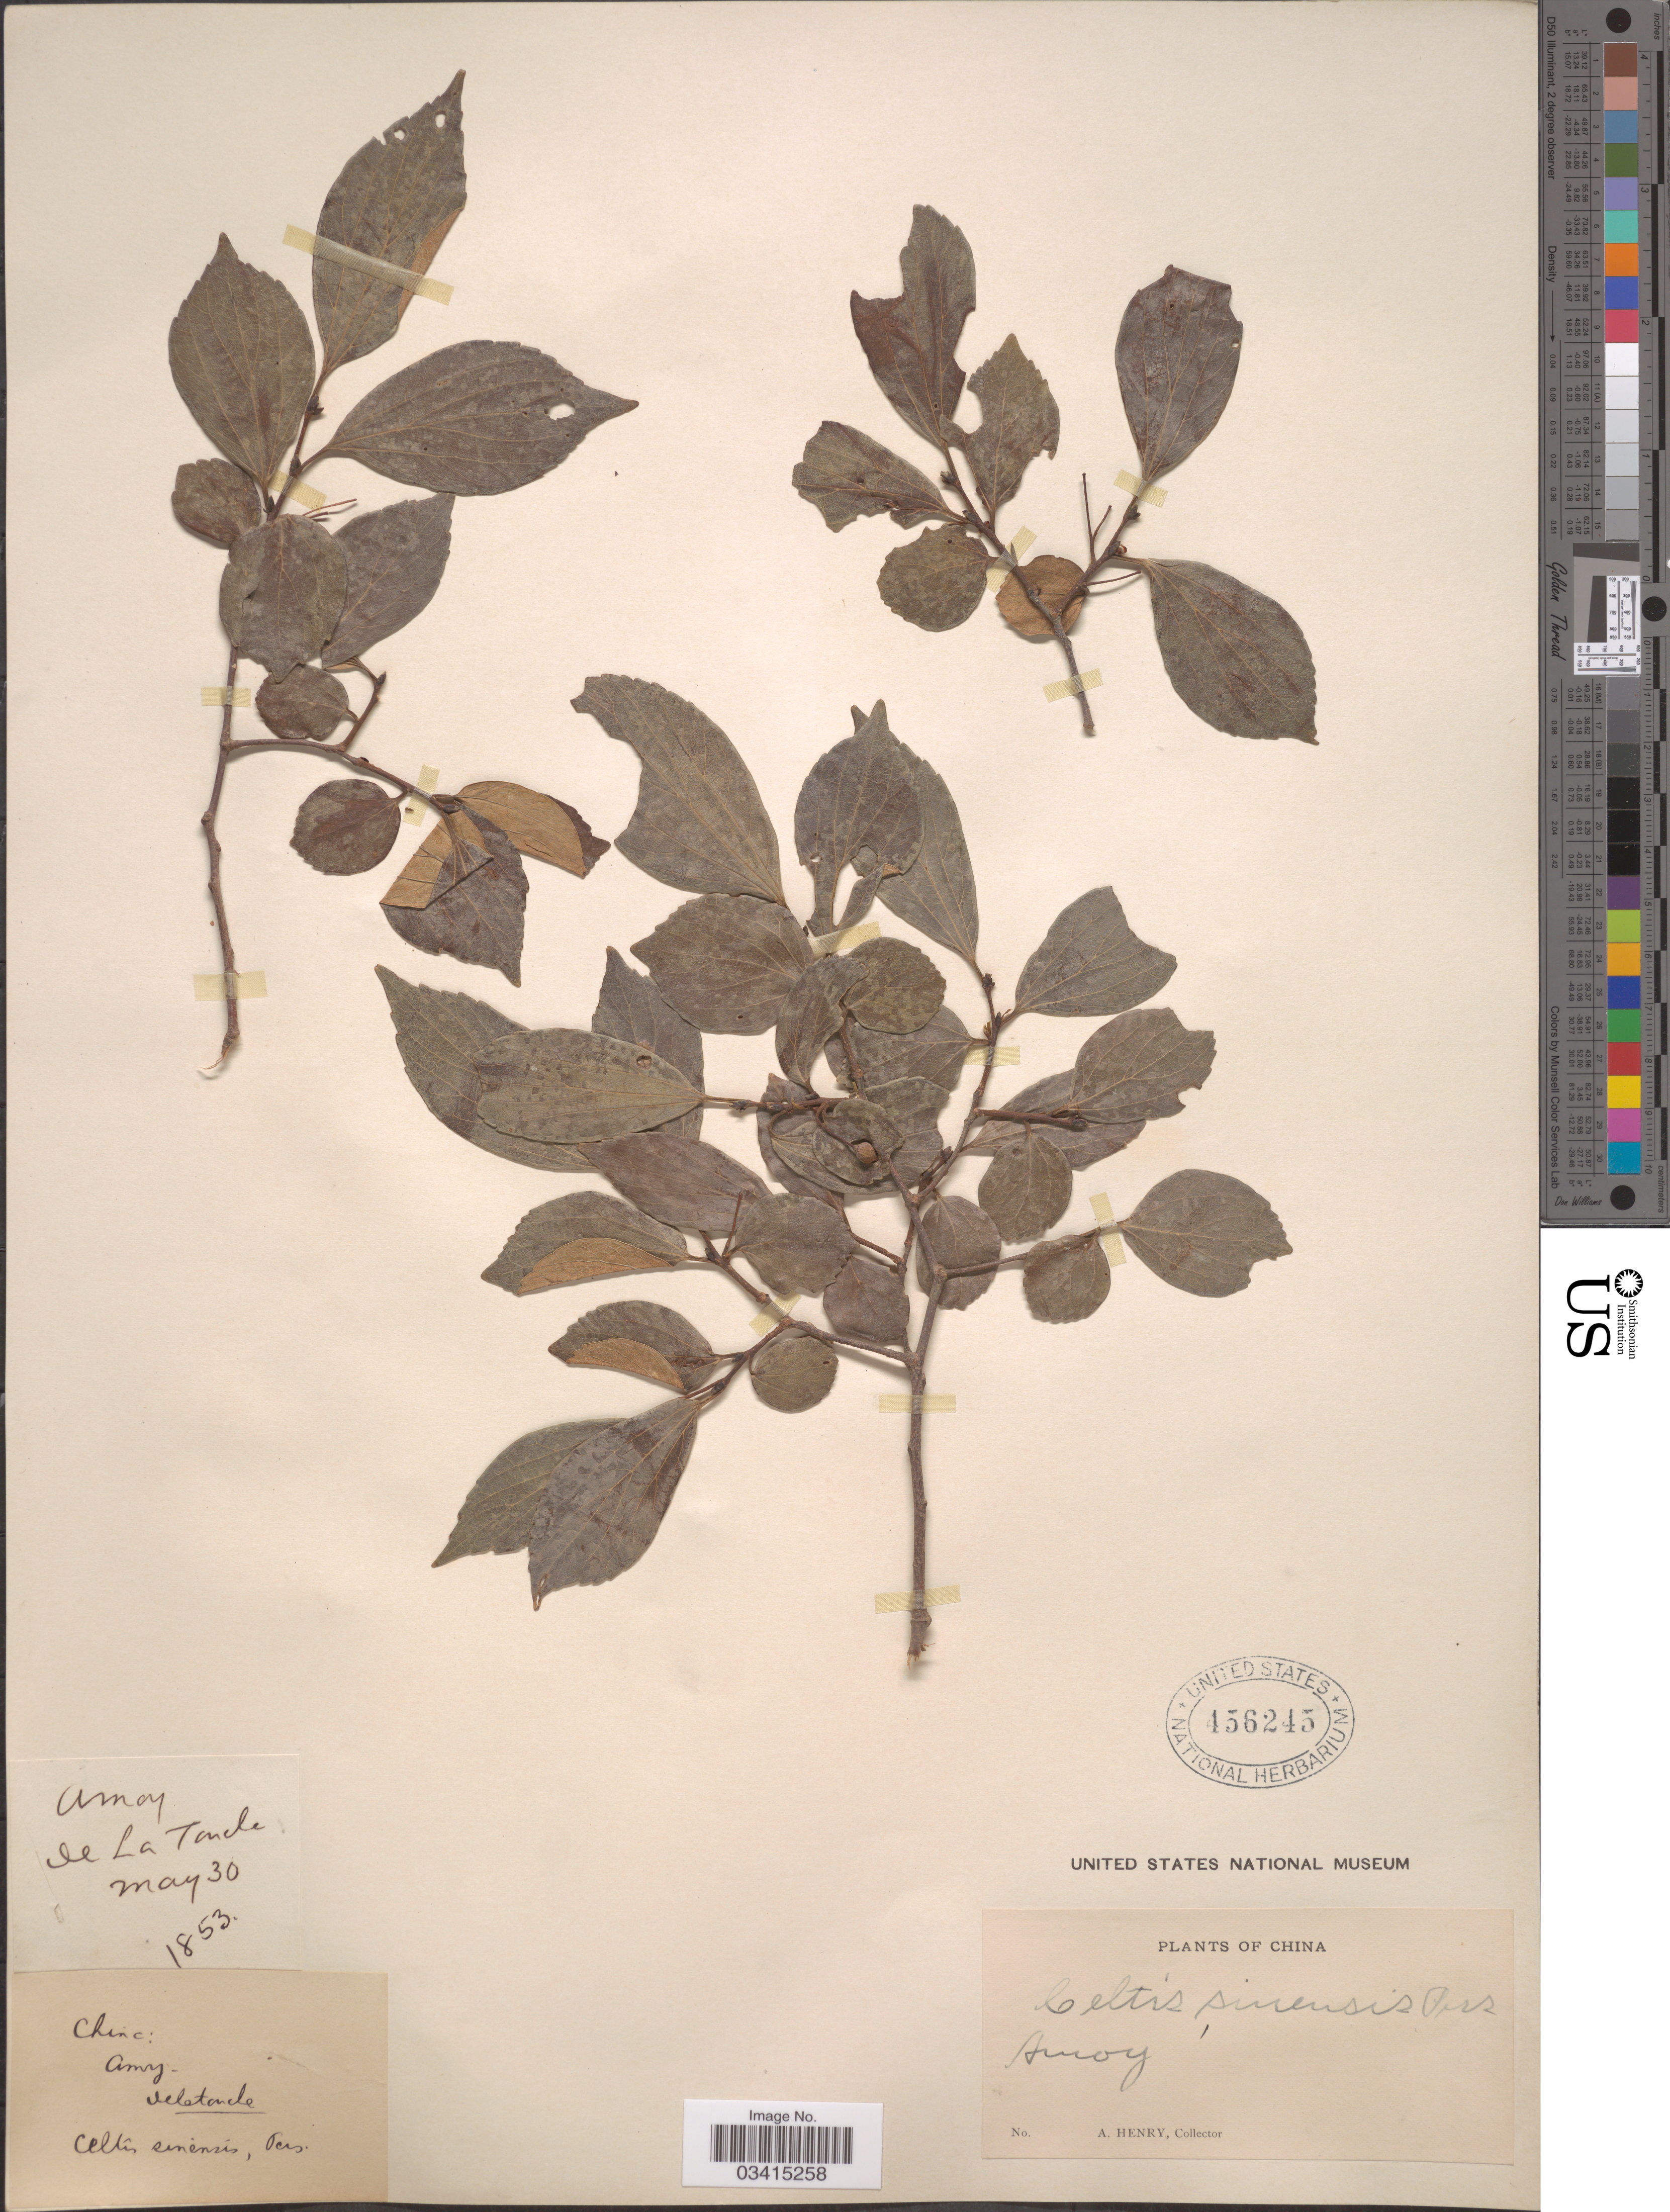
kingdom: Plantae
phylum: Tracheophyta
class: Magnoliopsida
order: Rosales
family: Cannabaceae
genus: Celtis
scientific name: Celtis sinensis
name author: Pers.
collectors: A. Henry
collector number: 1863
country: China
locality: Amoy. de la Tanche.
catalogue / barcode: US 456245